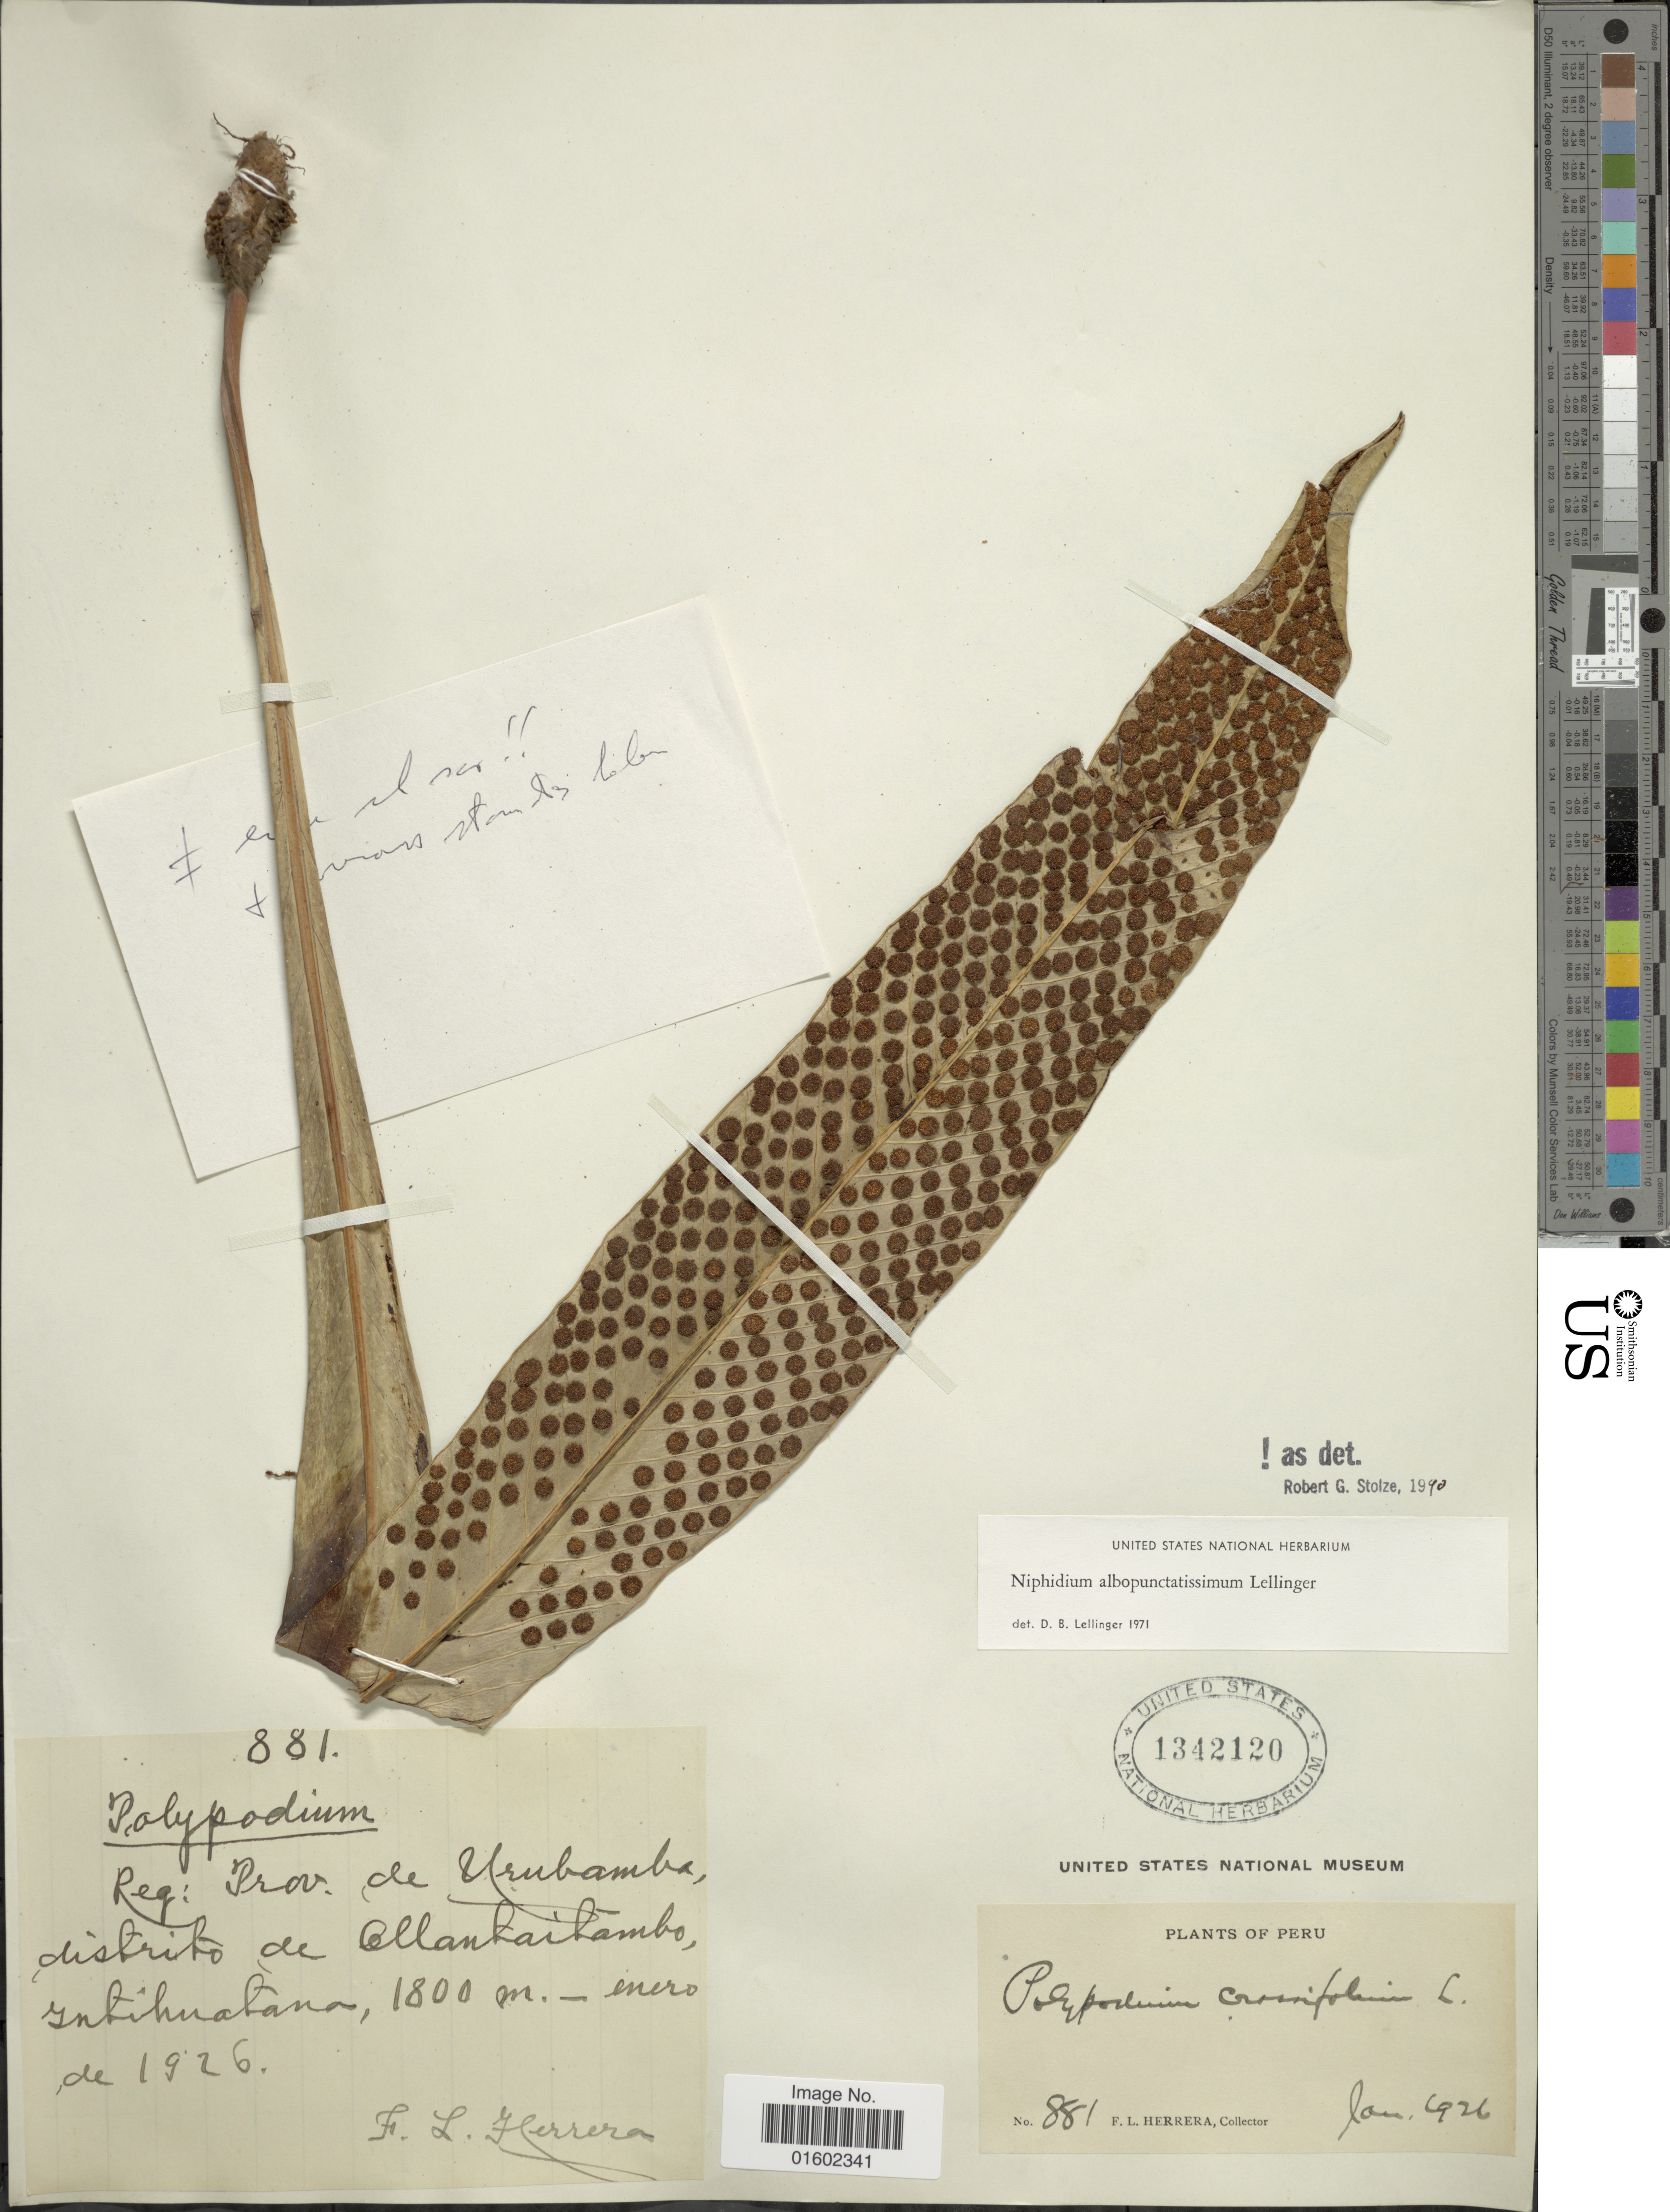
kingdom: Plantae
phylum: Tracheophyta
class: Polypodiopsida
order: Polypodiales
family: Polypodiaceae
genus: Niphidium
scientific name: Niphidium albopunctatissimum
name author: Lellinger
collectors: F. L. Herrera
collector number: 881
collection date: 1926-01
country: Peru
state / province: Cusco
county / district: Urubamba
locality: Distrito de Ollantaitambo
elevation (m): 1800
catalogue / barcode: US 1342120